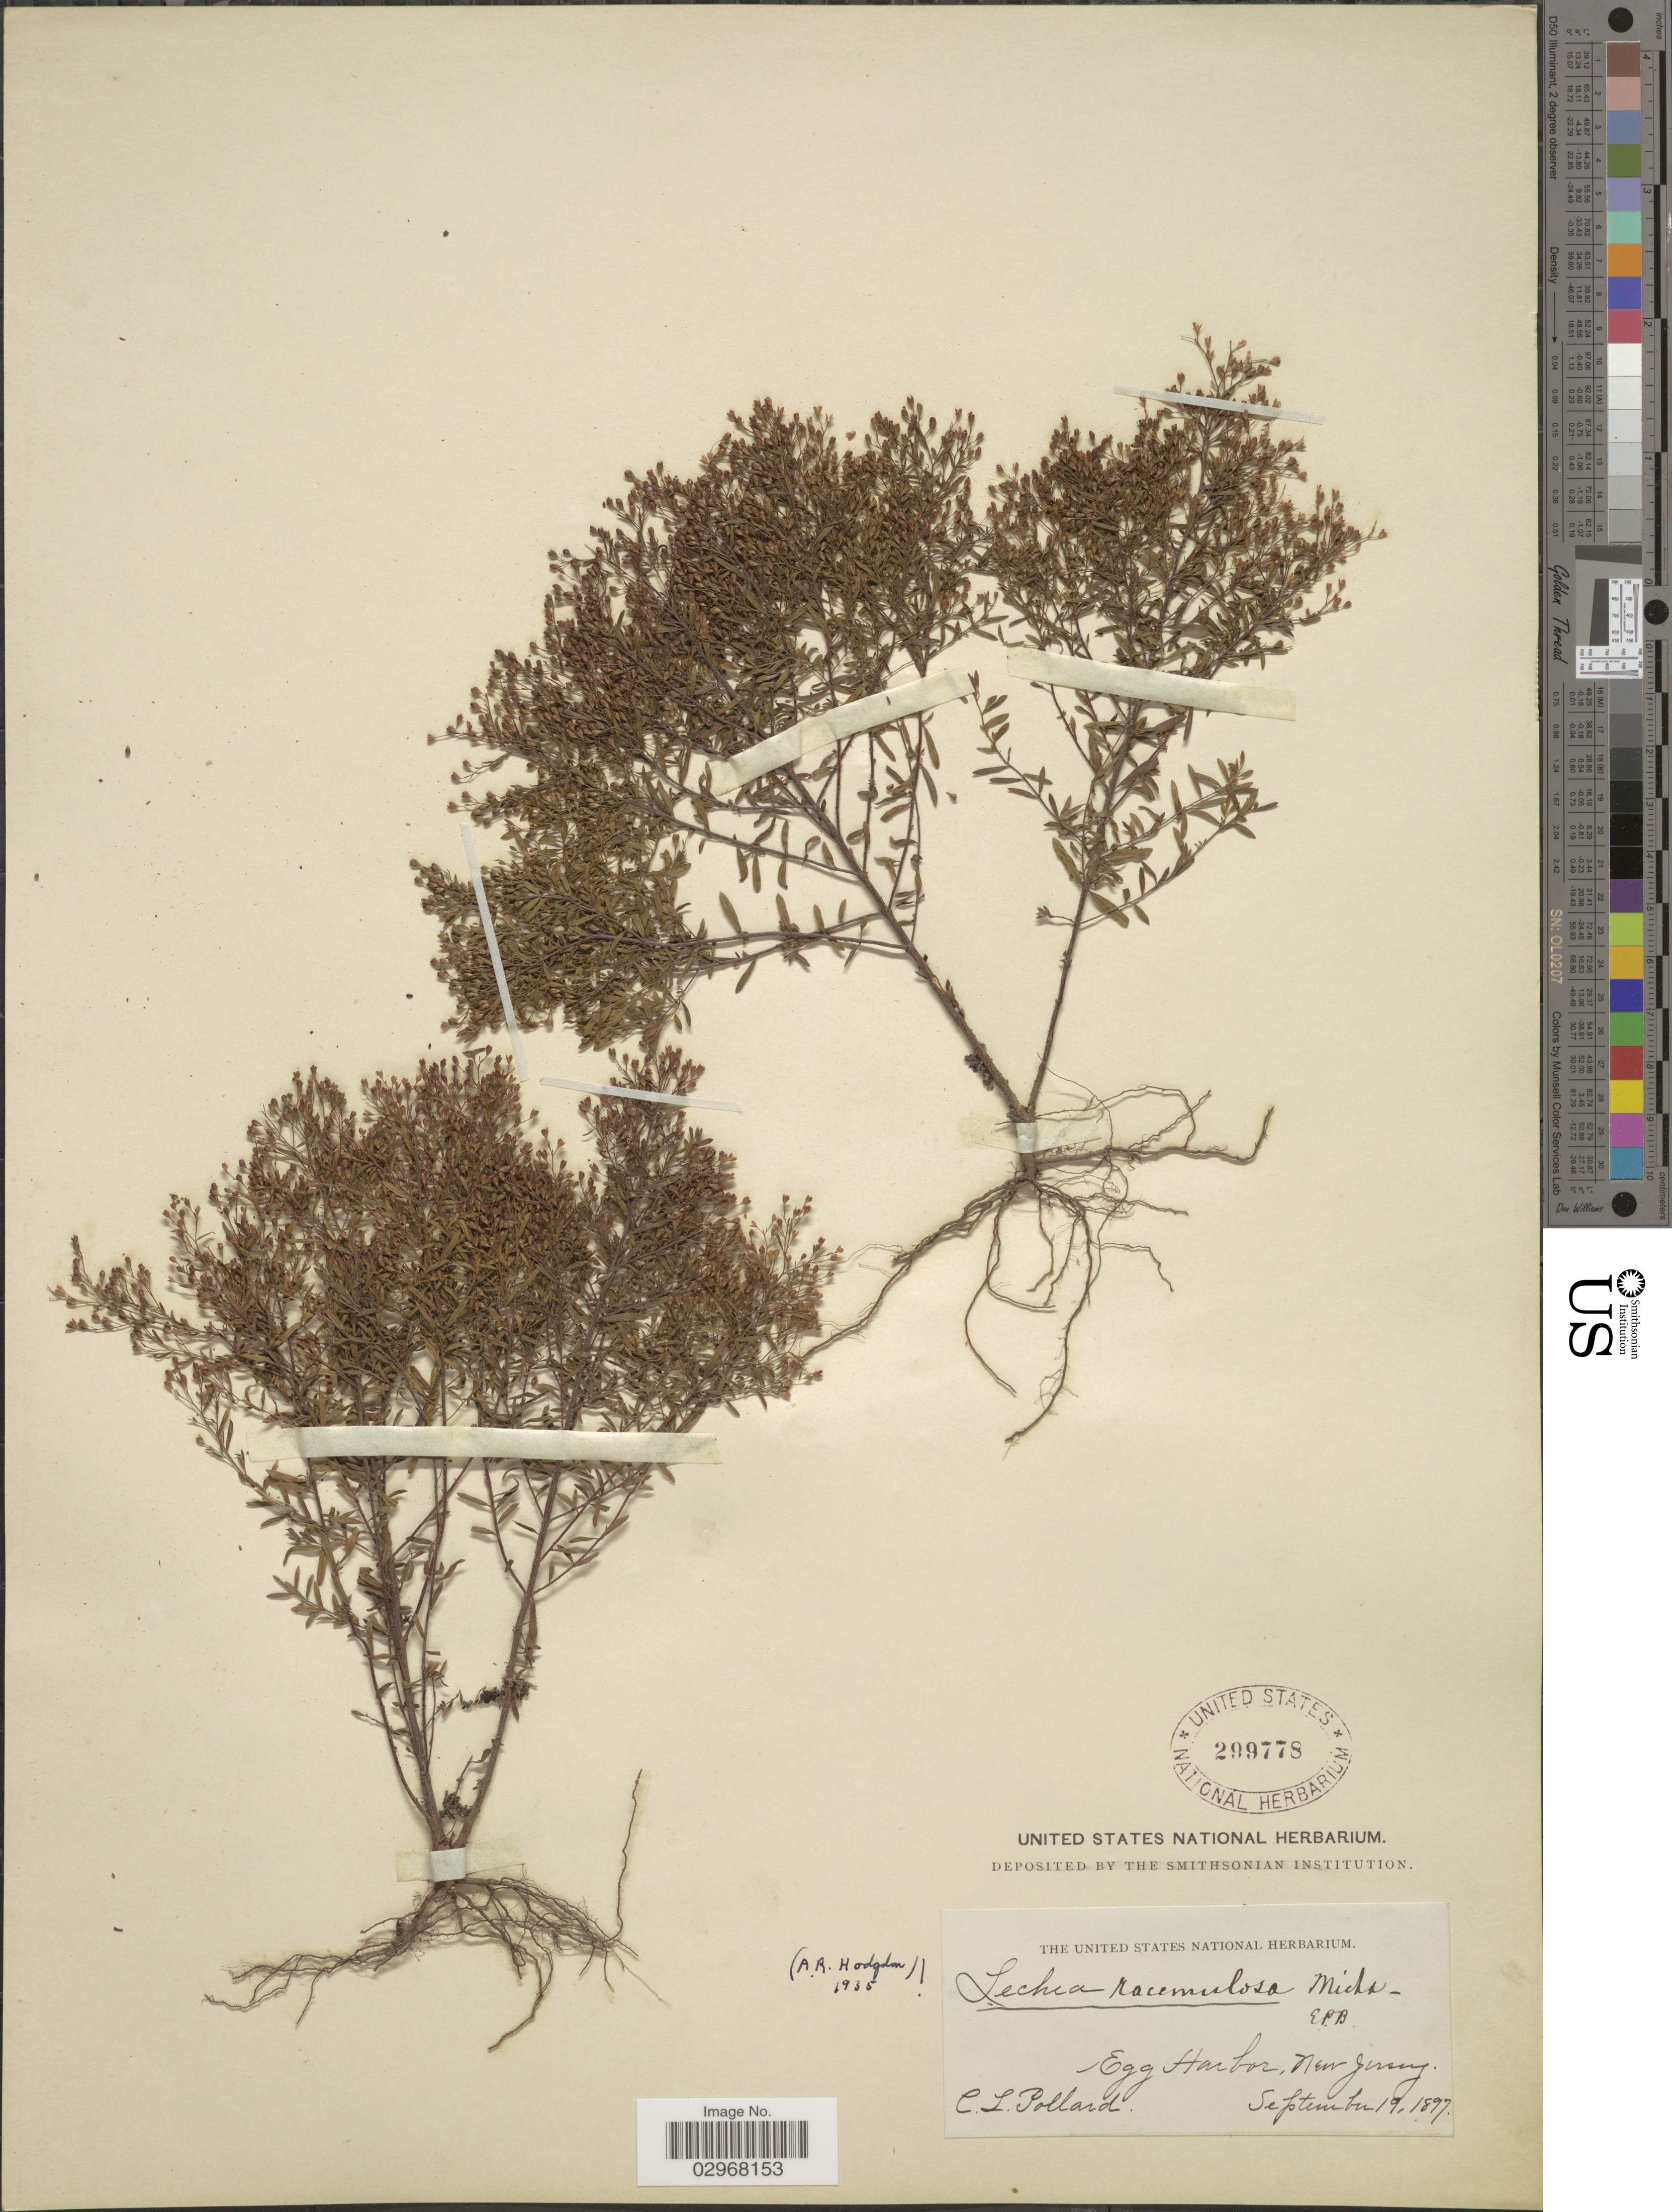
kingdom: Plantae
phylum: Tracheophyta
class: Magnoliopsida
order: Malvales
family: Cistaceae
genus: Lechea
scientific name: Lechea racemulosa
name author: Michx.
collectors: C. L. Pollard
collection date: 1897-09-19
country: United States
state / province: New Jersey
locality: Egg Harbor.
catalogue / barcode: US 299778